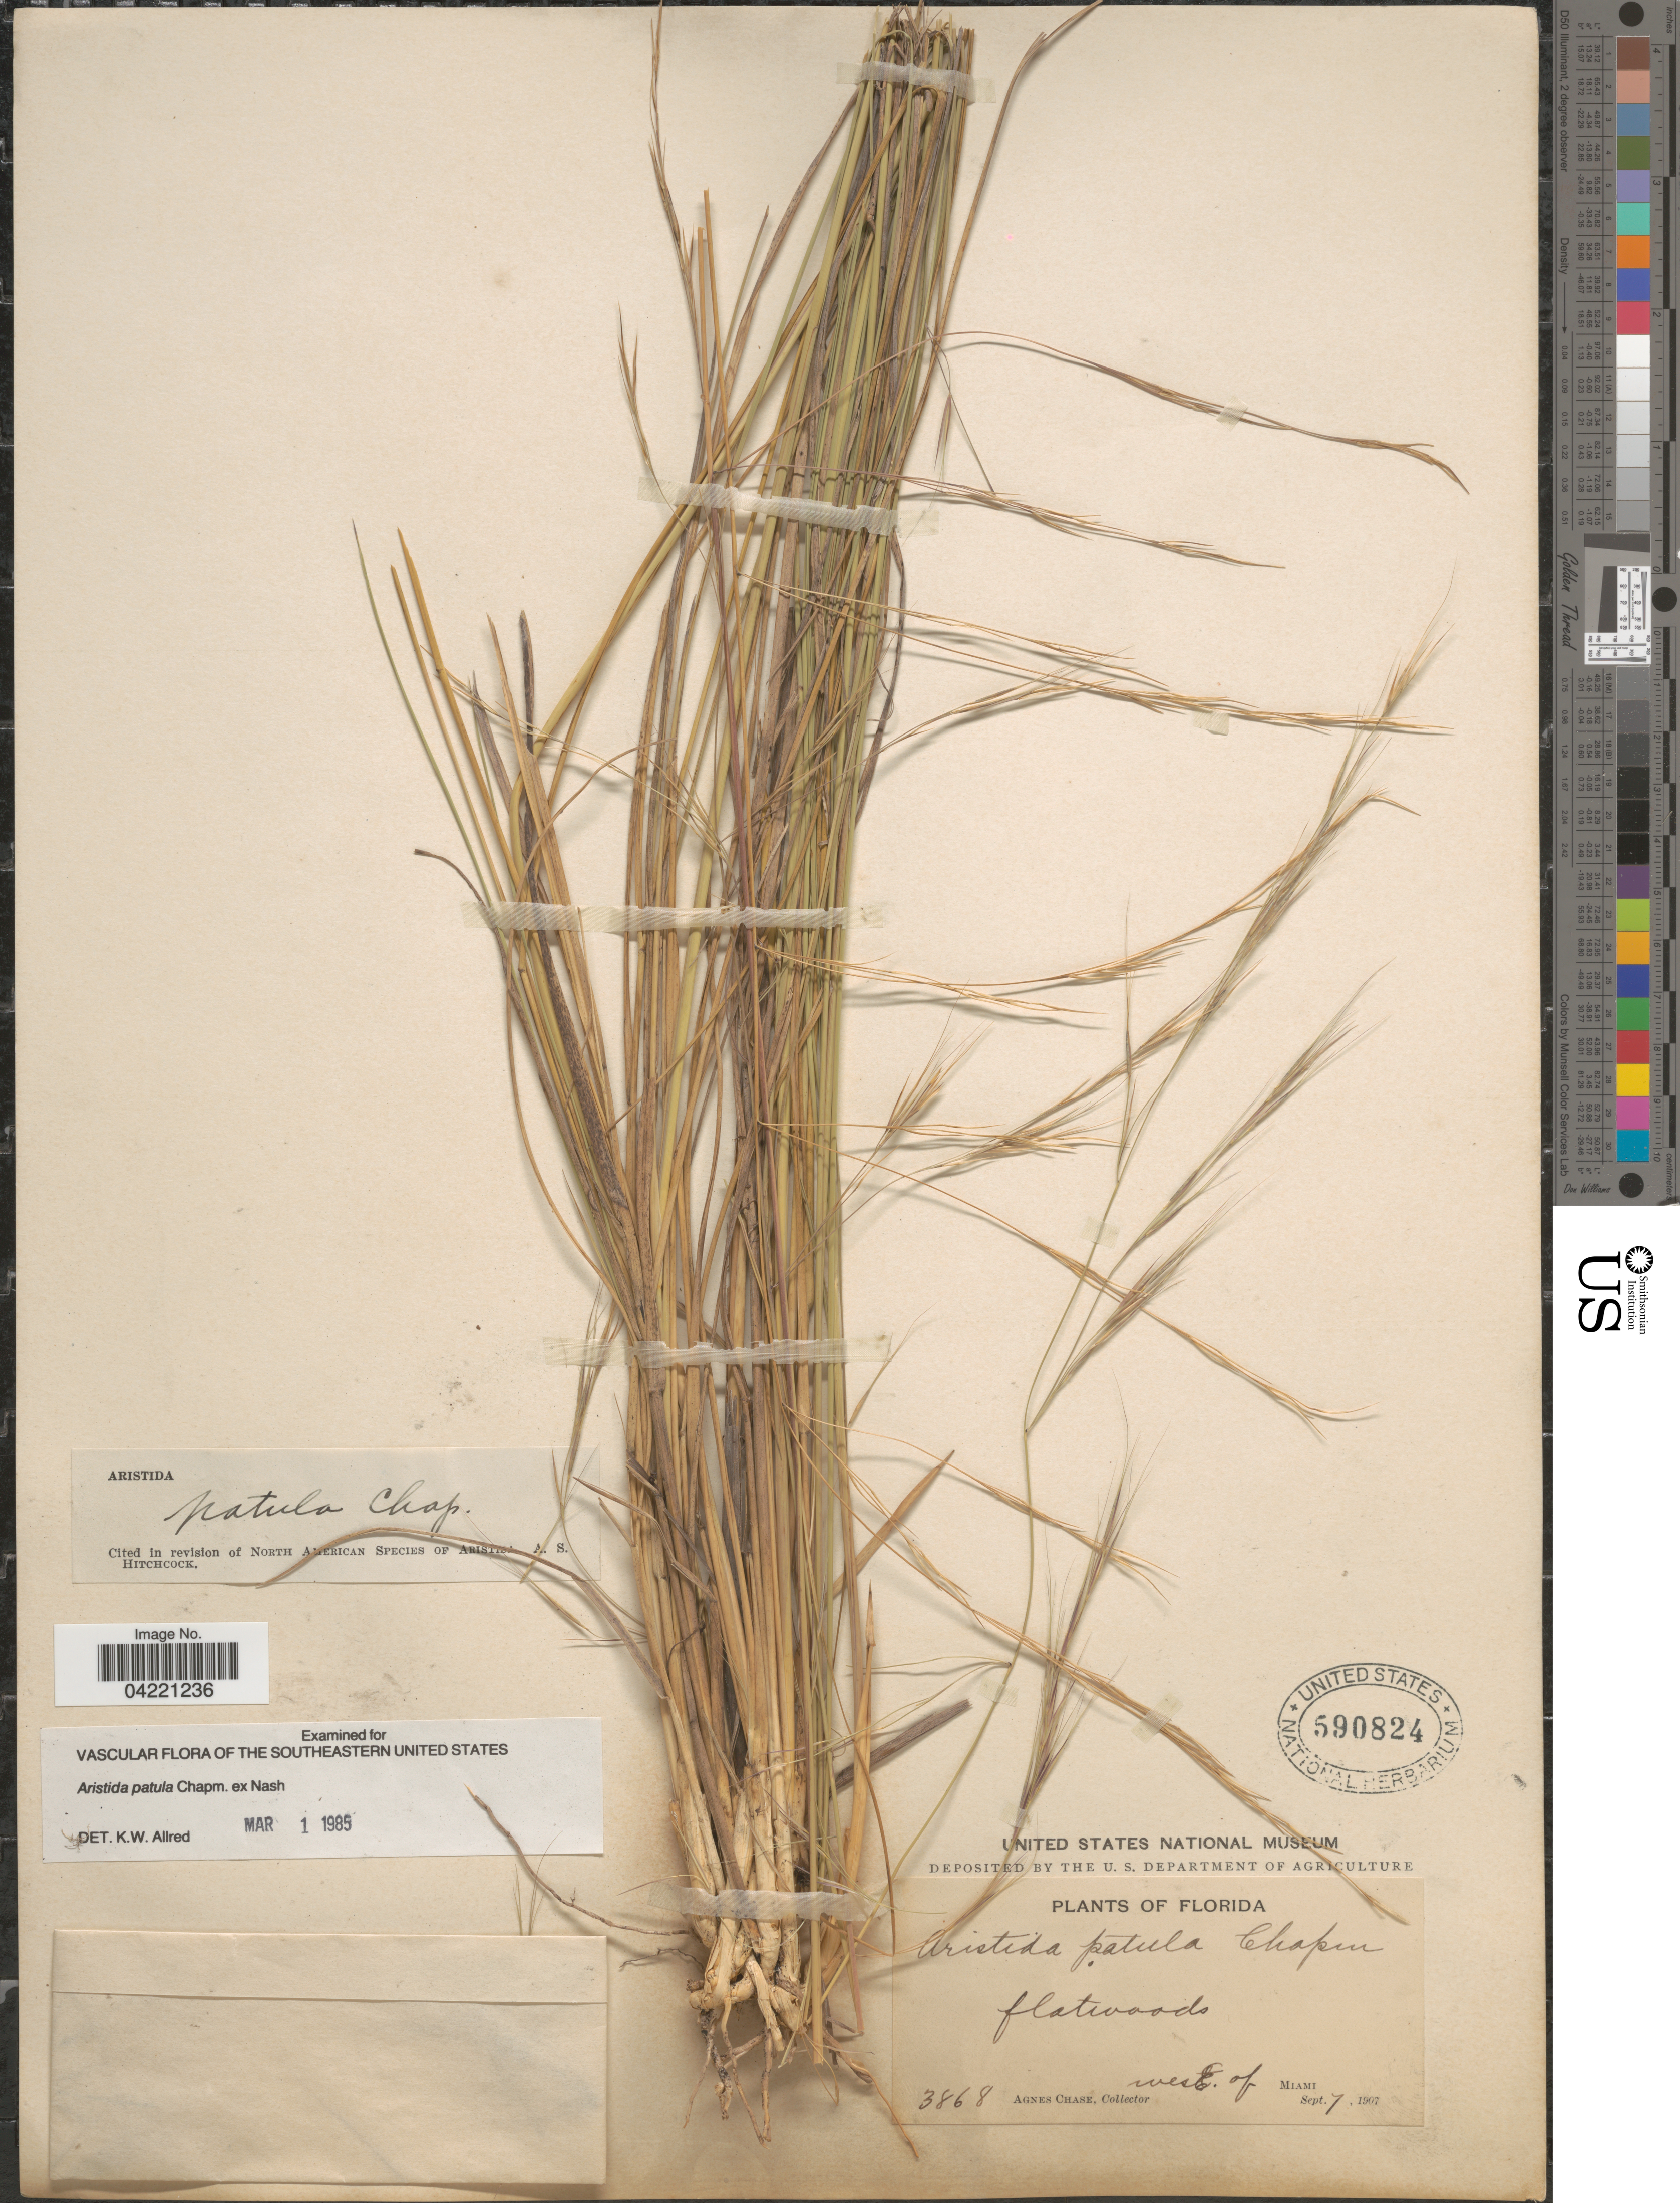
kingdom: Plantae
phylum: Tracheophyta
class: Liliopsida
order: Poales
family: Poaceae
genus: Aristida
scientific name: Aristida patula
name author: Chapm. ex Nash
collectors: A. Chase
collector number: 3868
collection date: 1907-09-07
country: United States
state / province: Florida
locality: West of Miami.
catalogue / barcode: US 590824